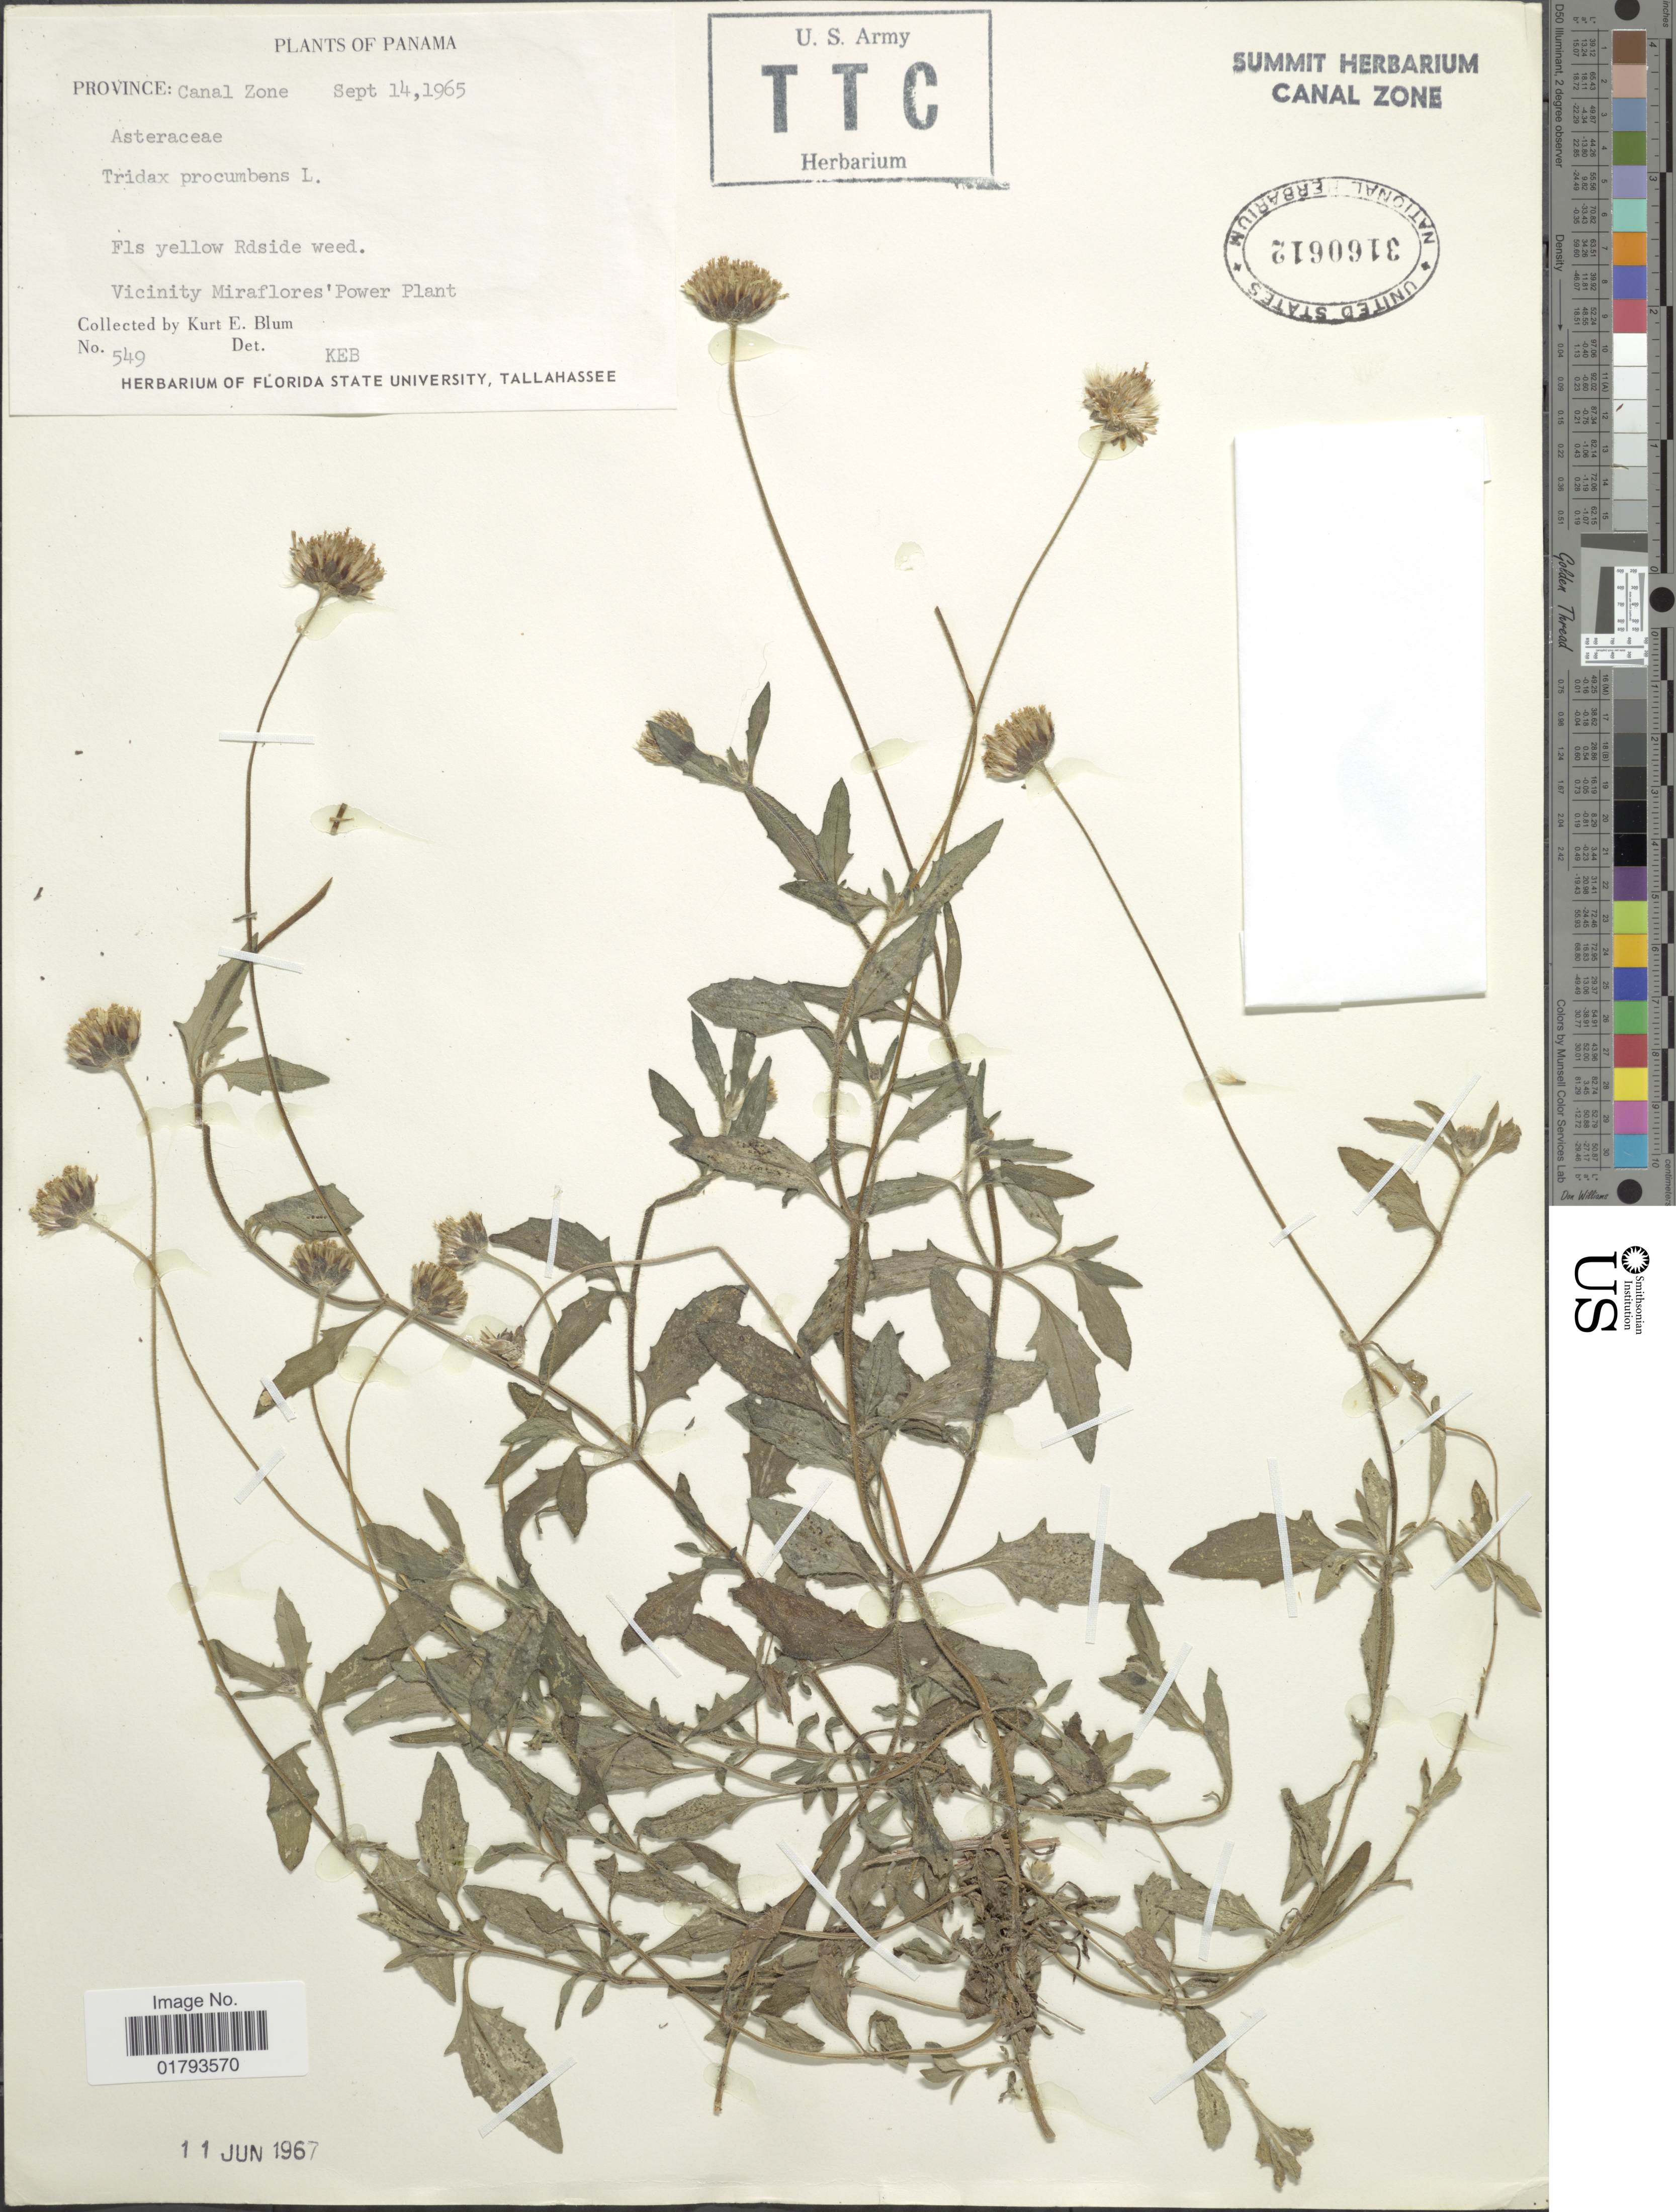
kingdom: Plantae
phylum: Tracheophyta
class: Magnoliopsida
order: Asterales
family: Asteraceae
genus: Tridax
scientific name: Tridax procumbens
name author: L.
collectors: K. E. Blum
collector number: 549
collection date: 1965-09-14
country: Panama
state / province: Panamá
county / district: Canal Zone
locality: Province: Canal Zone. Vicinity of Miraflores' Power Plant.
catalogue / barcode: US 3160612